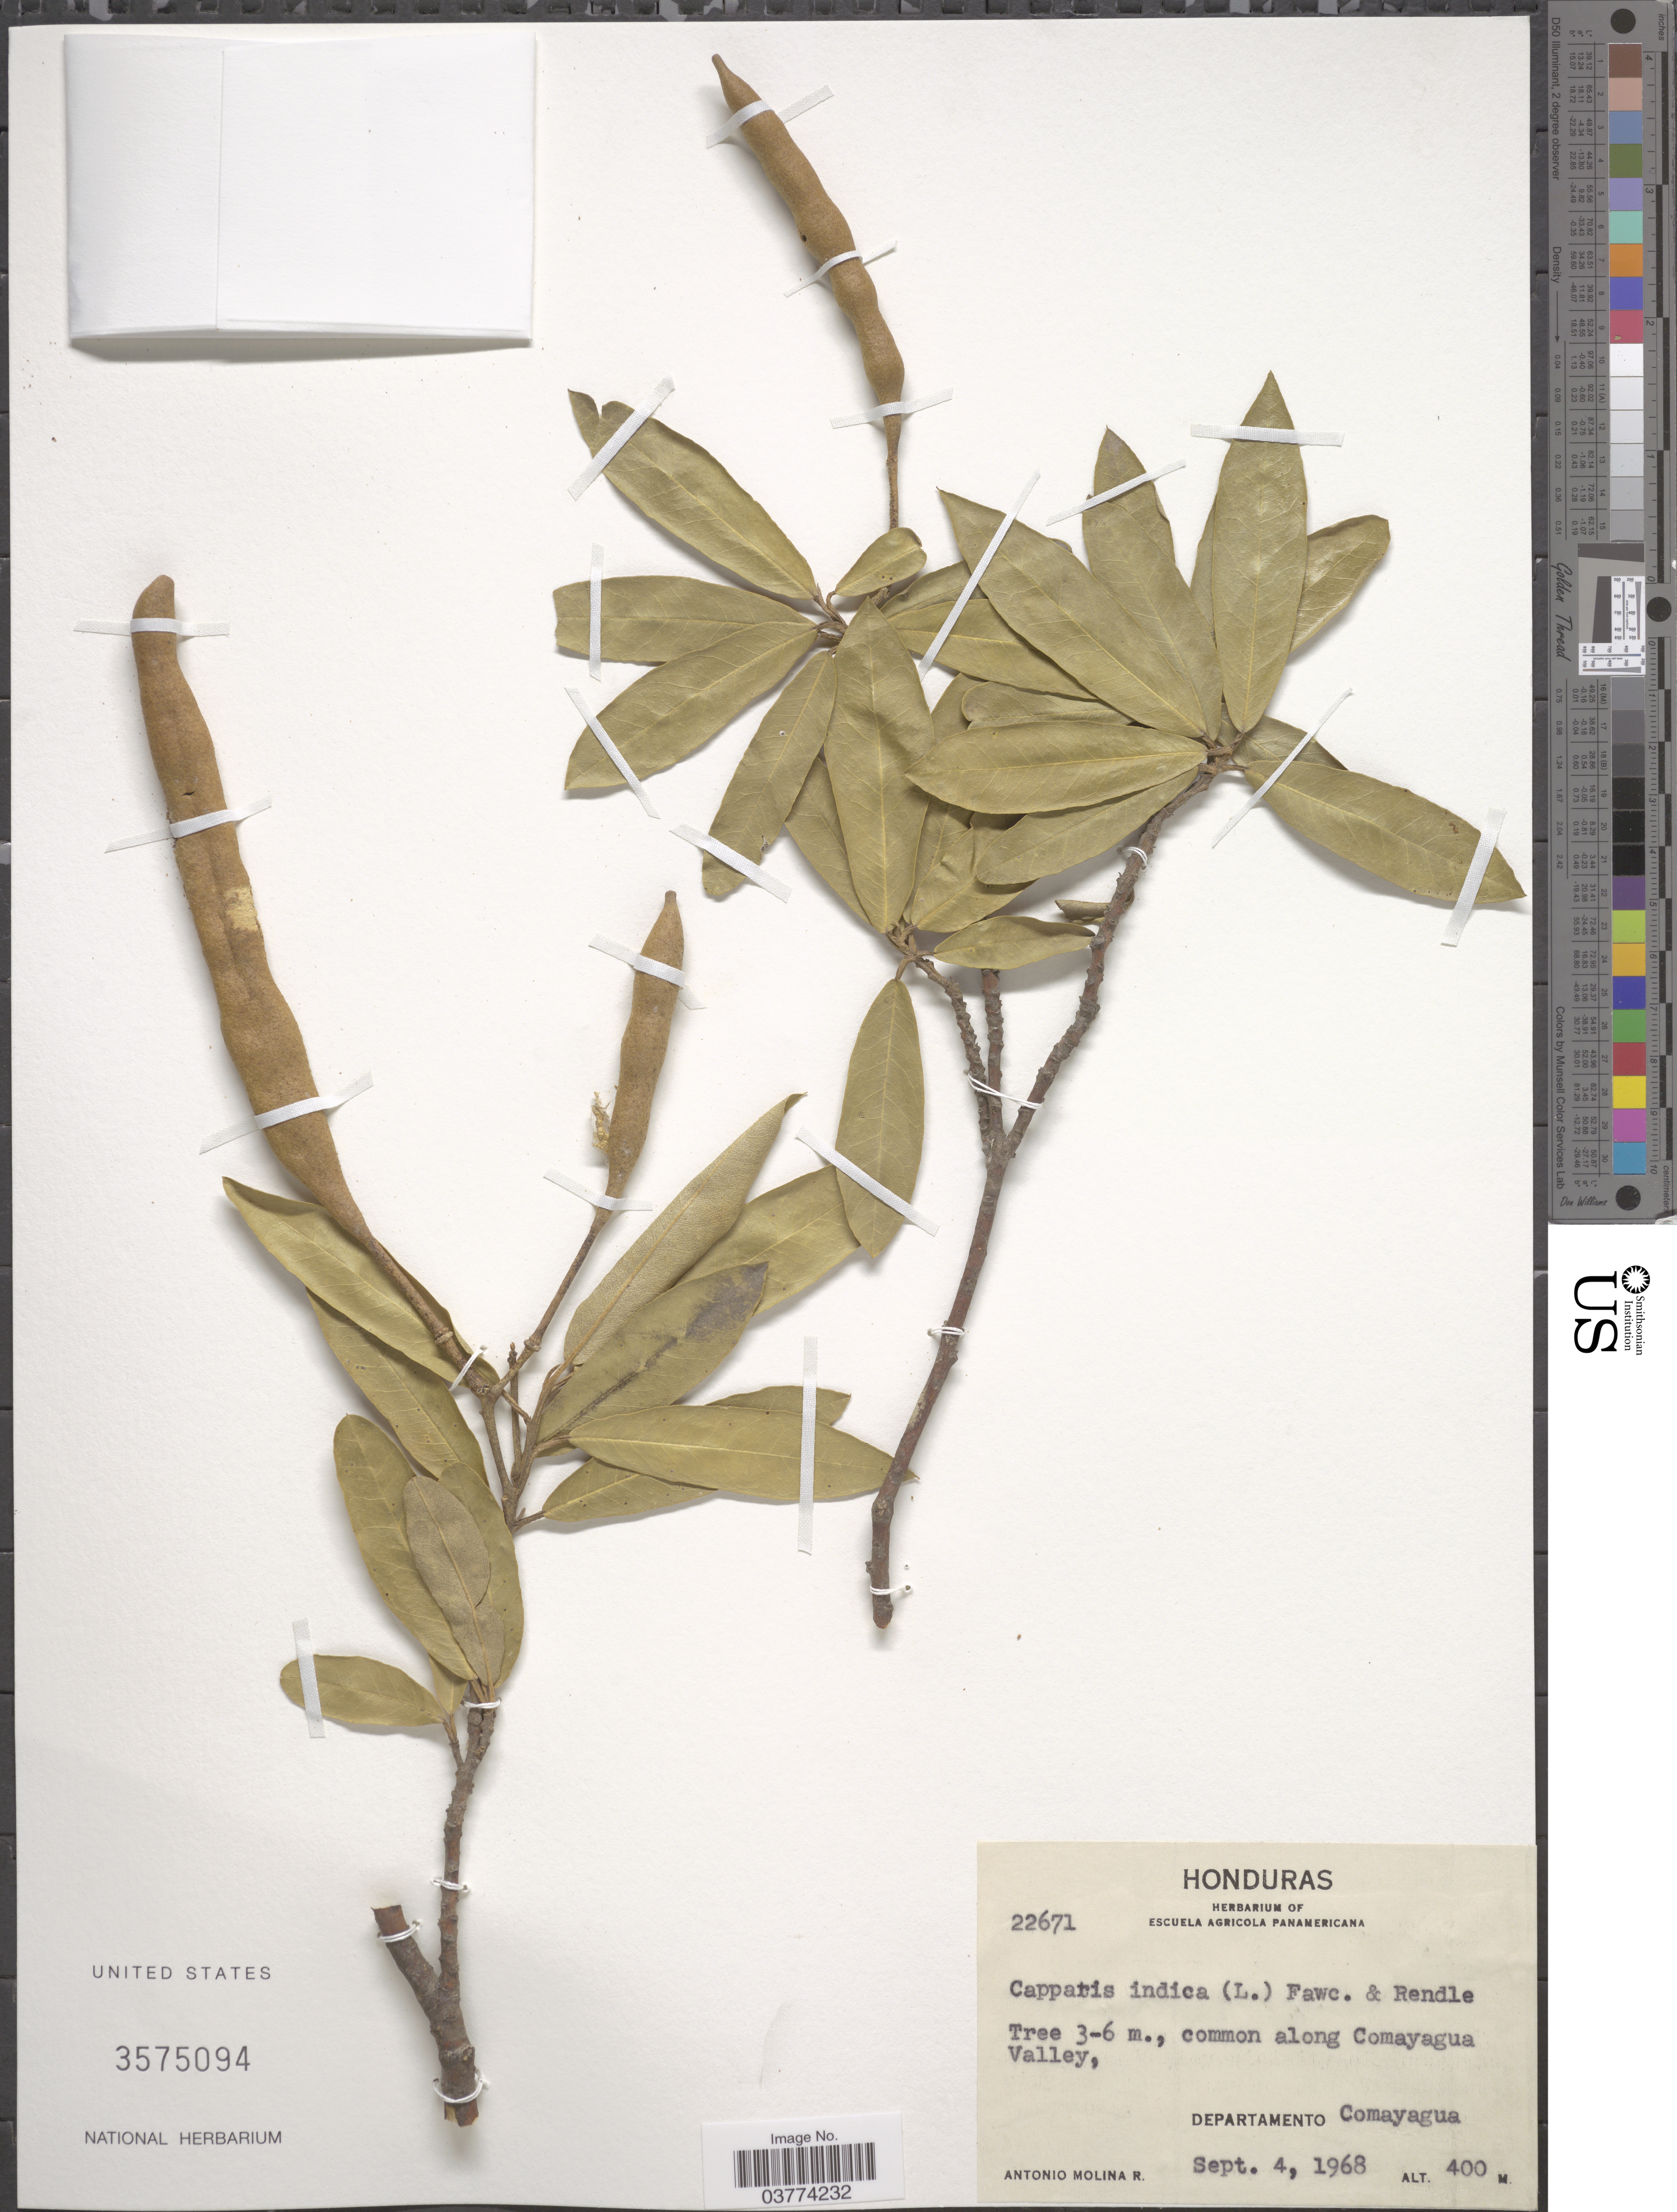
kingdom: Plantae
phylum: Tracheophyta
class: Magnoliopsida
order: Brassicales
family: Capparaceae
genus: Quadrella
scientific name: Quadrella indica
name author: (L.) Iltis & Cornejo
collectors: A. Molina R.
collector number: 22671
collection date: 1968-09-04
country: Honduras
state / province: Comayagua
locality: Common along Comayagua Valley, Departamento Comayagua.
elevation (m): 400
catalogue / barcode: US 3575094